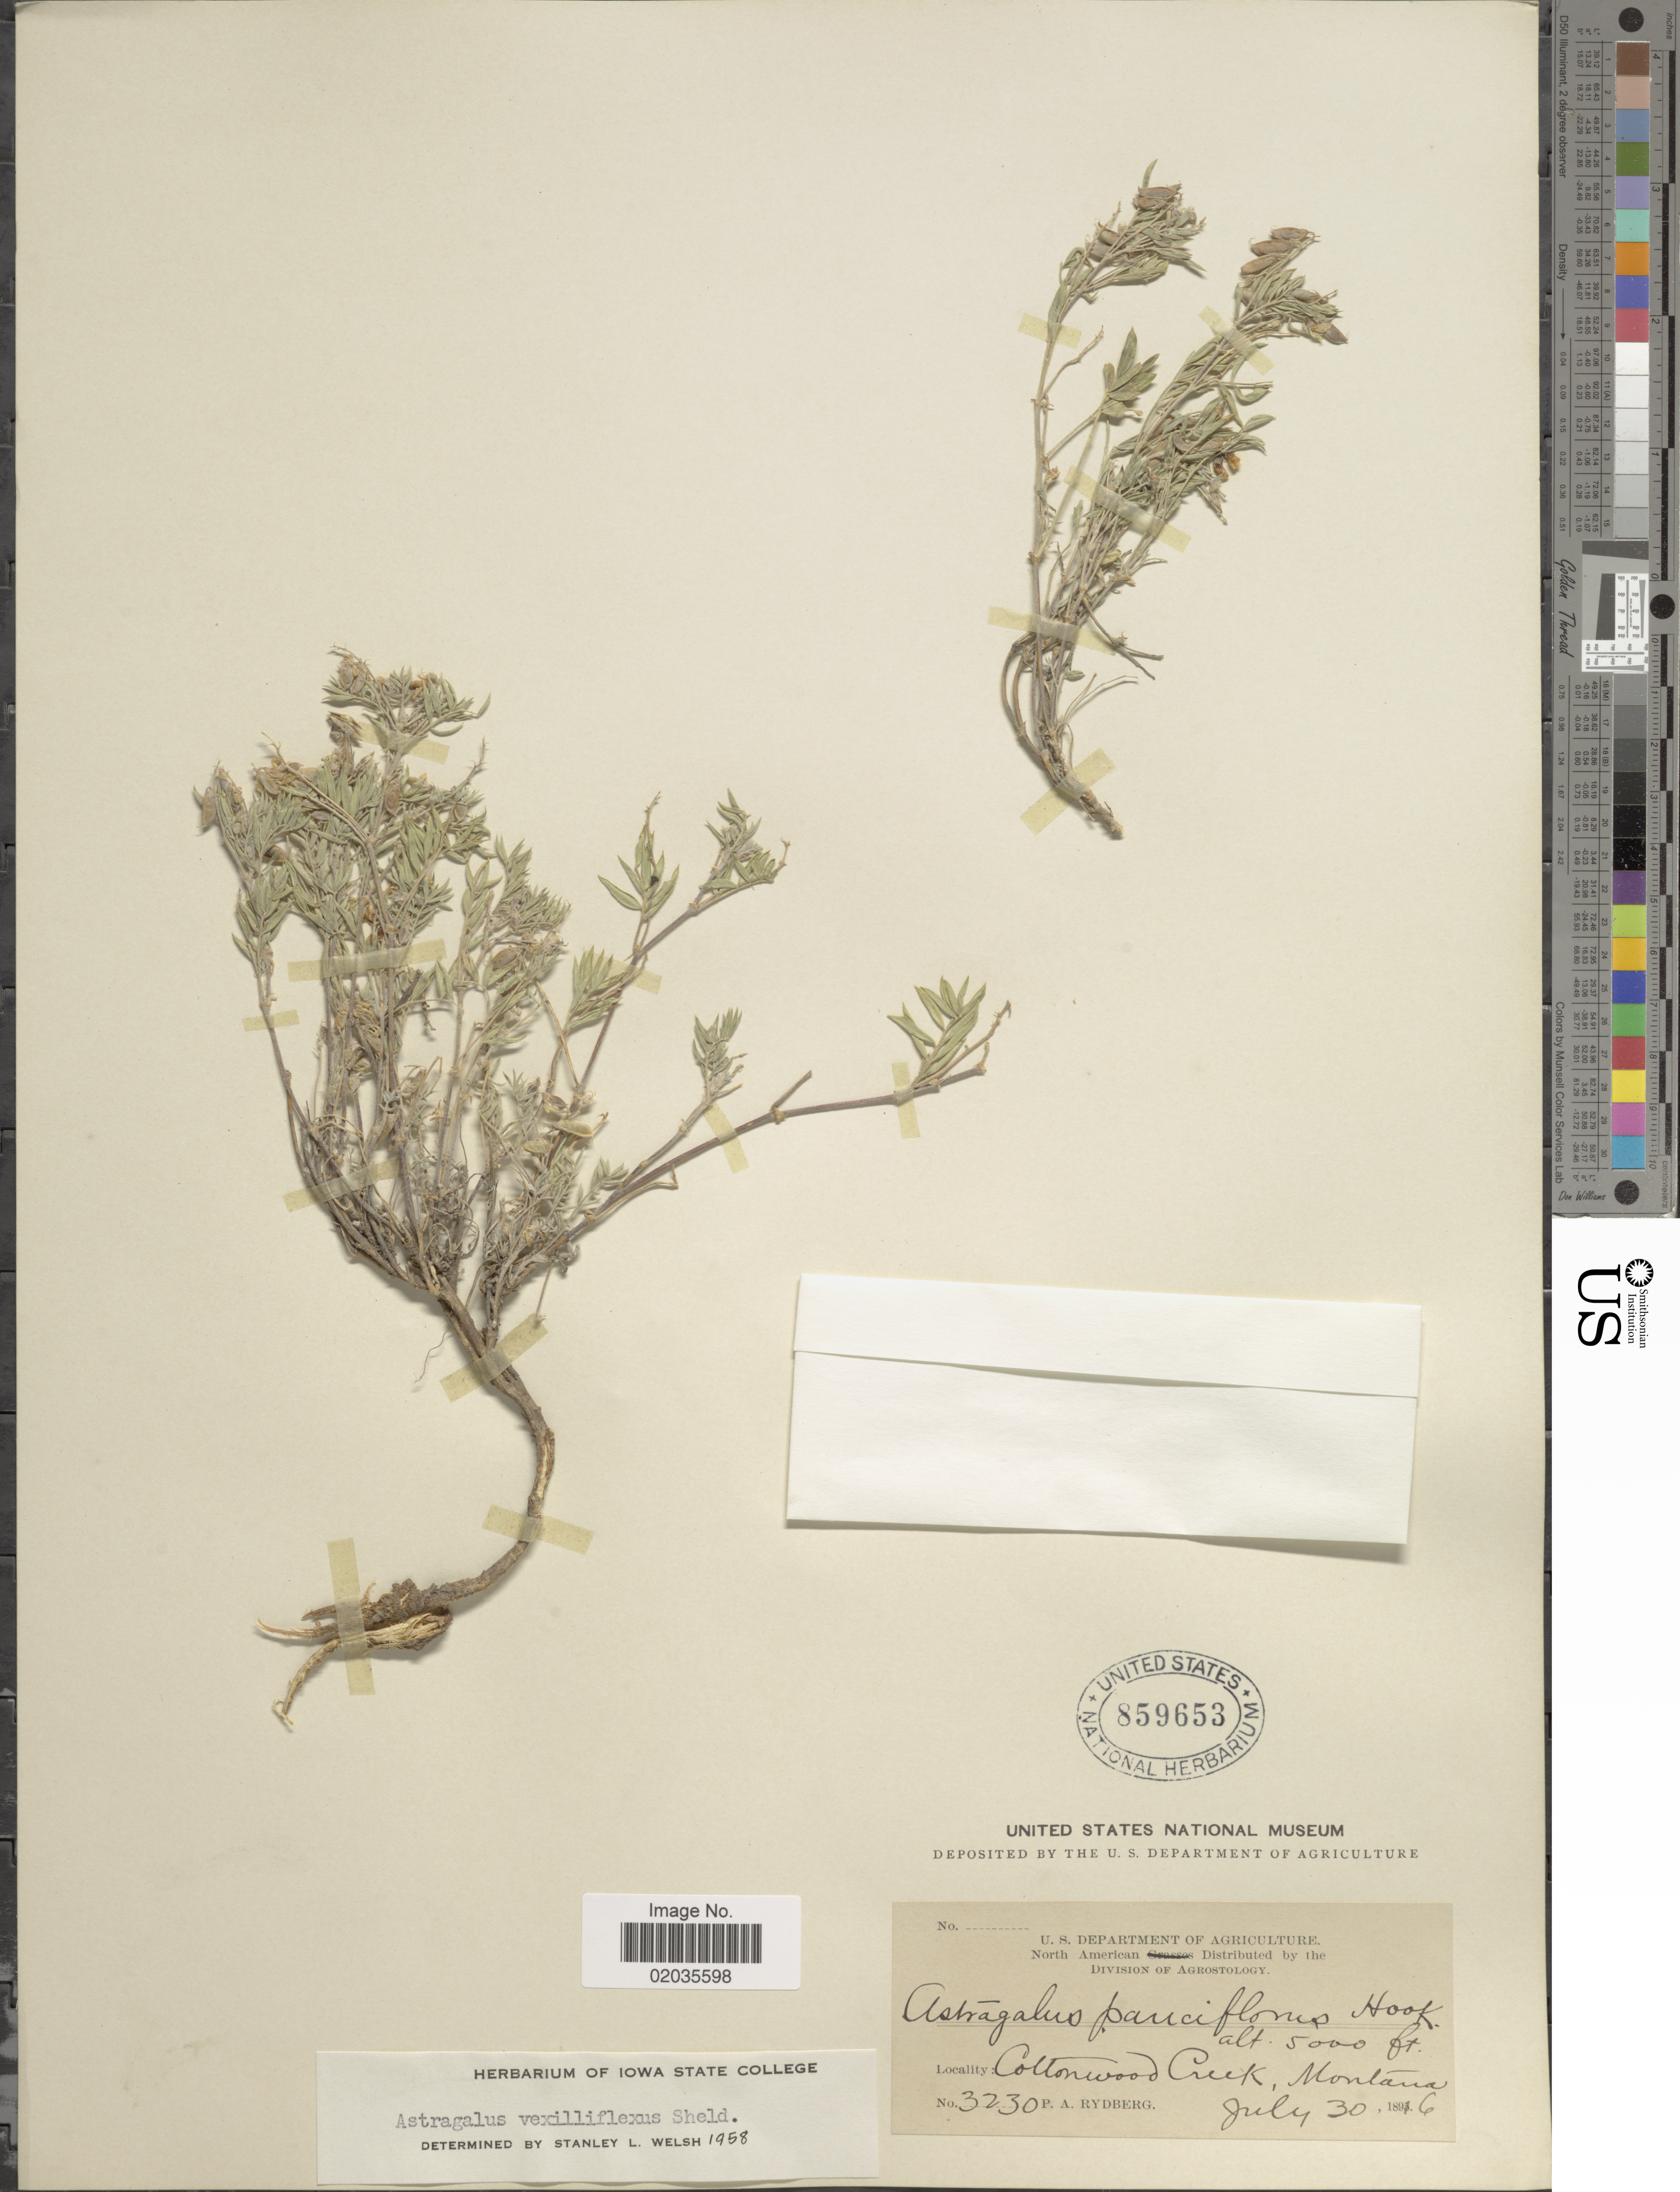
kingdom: Plantae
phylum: Tracheophyta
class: Magnoliopsida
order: Fabales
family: Fabaceae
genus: Astragalus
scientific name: Astragalus vexilliflexus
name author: E. Sheld.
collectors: P. A. Rydberg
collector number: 3230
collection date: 1816-07-30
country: United States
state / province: Montana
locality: Cottonwood Creek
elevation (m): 1524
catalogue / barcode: US 859653